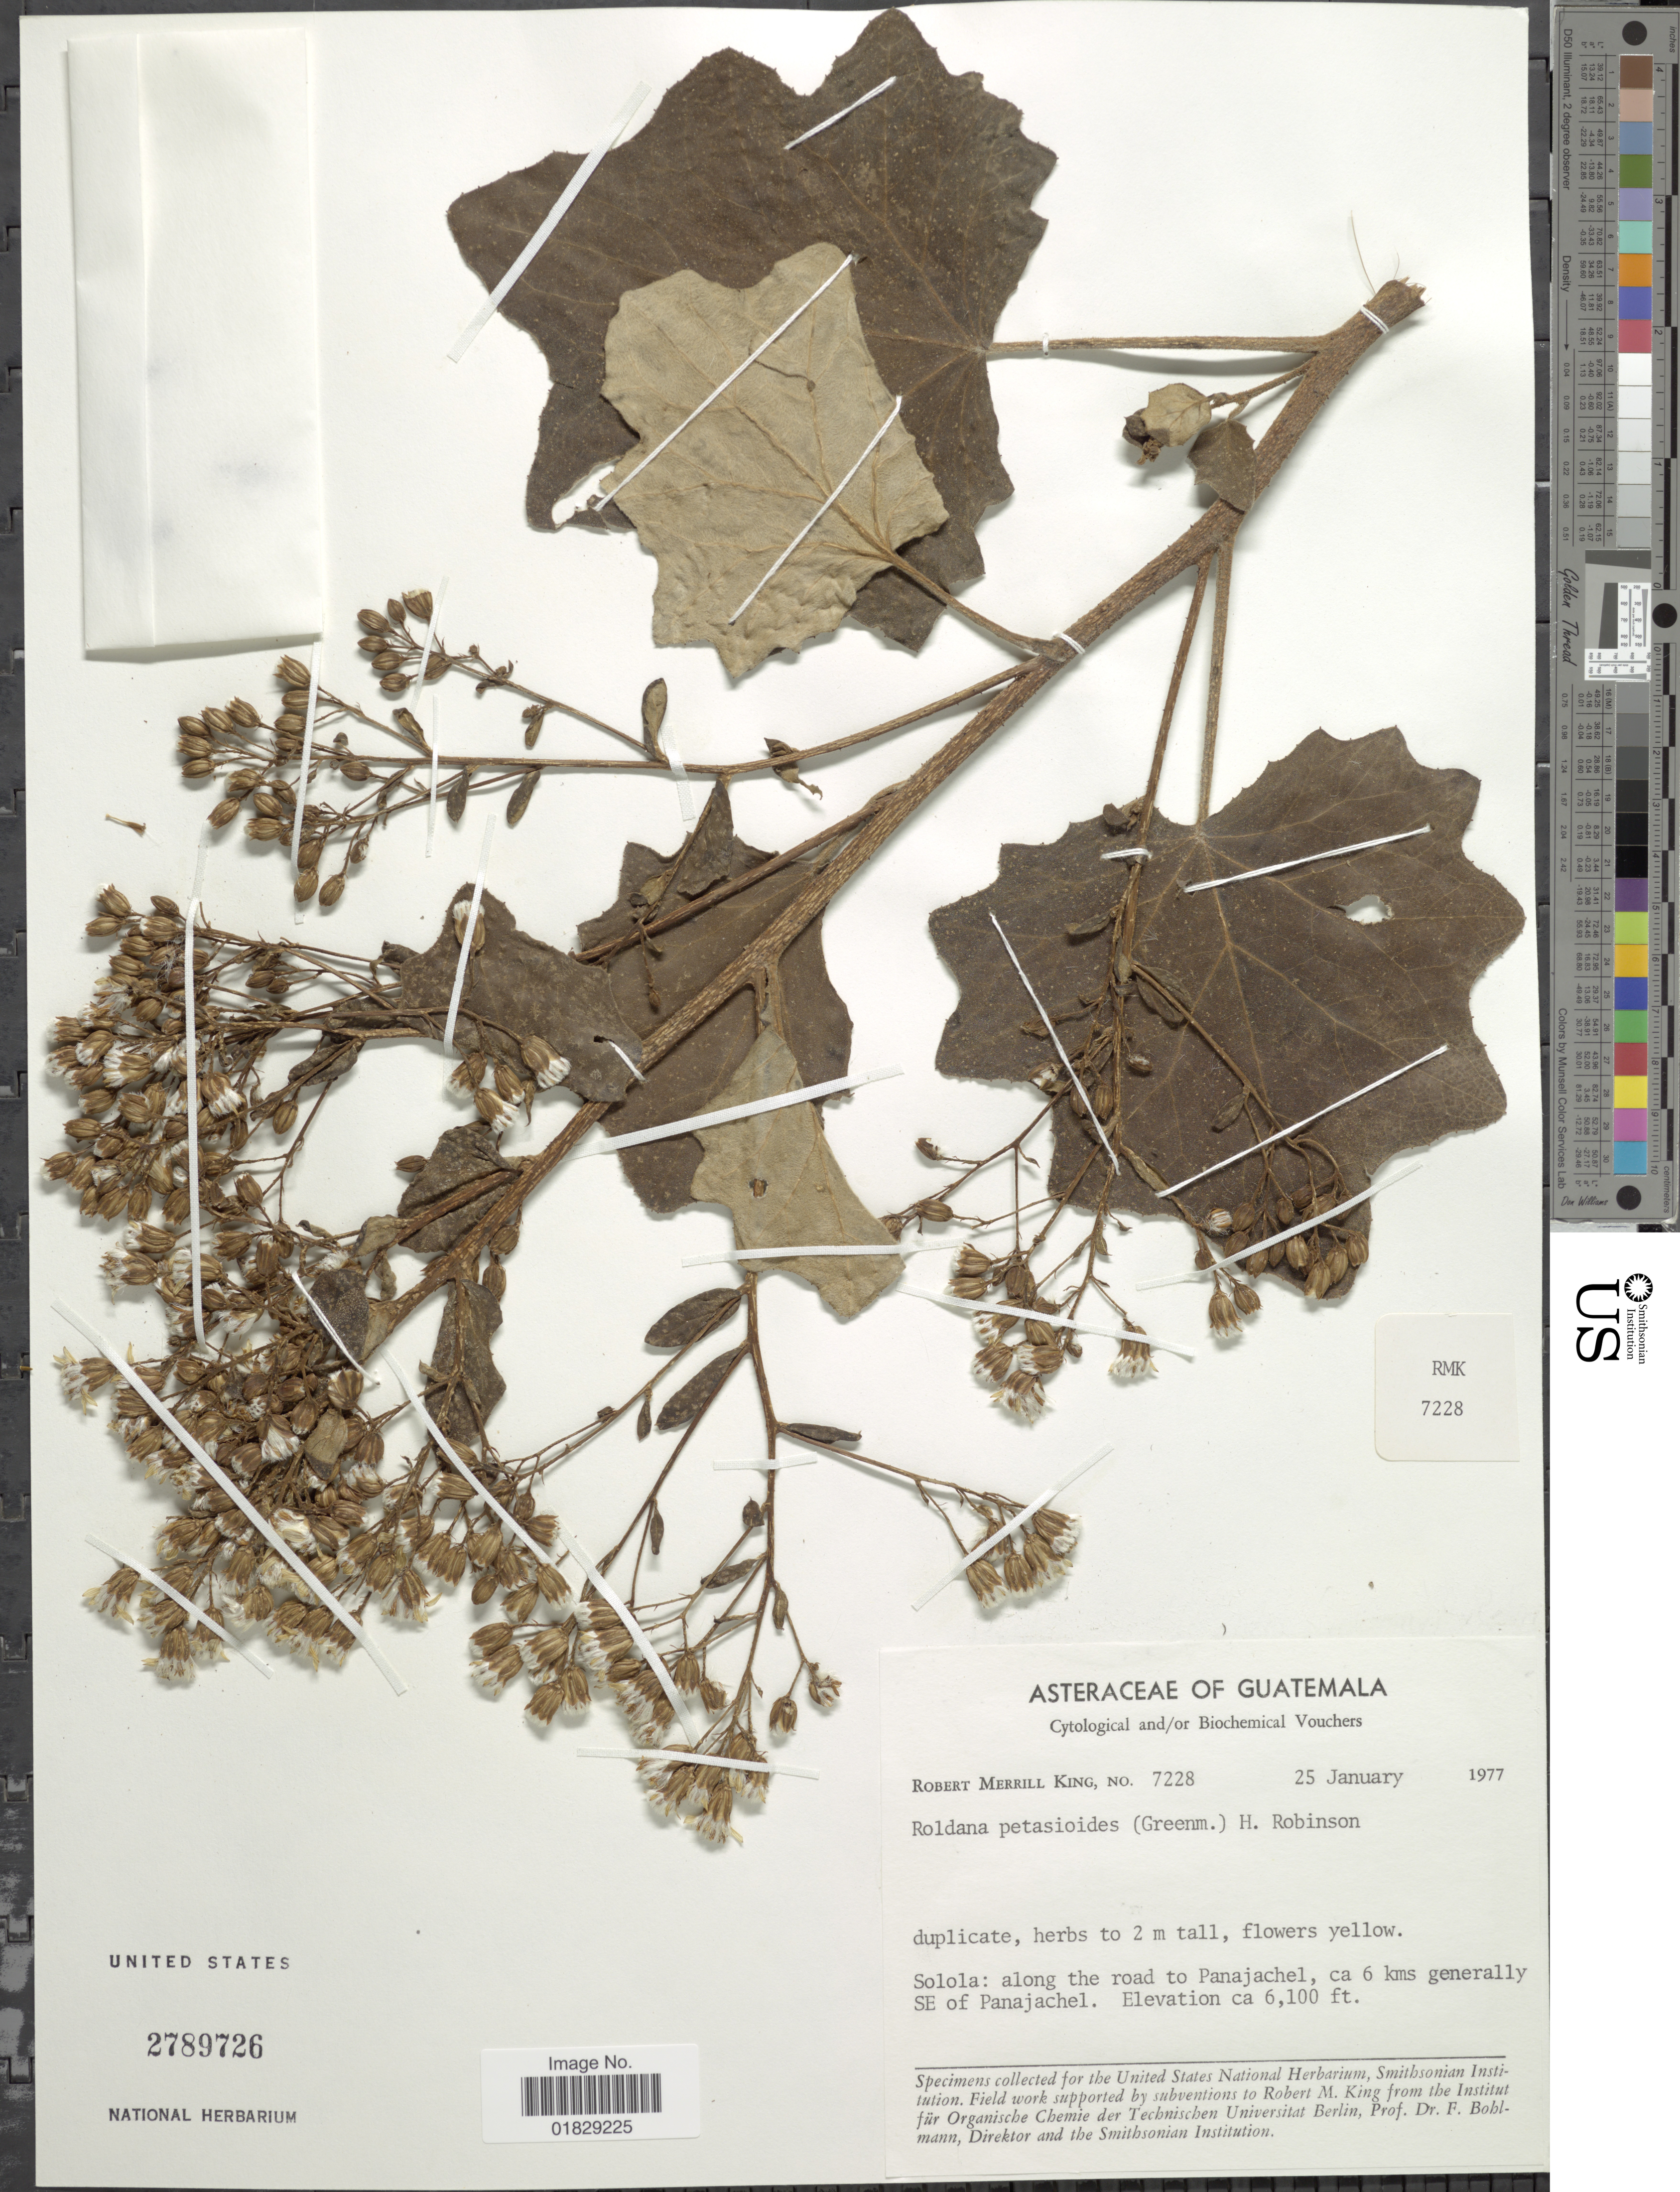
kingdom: Plantae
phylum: Tracheophyta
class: Magnoliopsida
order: Asterales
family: Asteraceae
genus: Roldana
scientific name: Roldana petasitis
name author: (Sims) H. Rob. & Brettell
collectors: R. M. King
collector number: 7228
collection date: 1977-01-25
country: Guatemala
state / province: Sololá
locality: Solola: along the road to Panajachel, ca 6 kms generally SE of Panajachel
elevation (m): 1859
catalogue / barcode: US 2789726